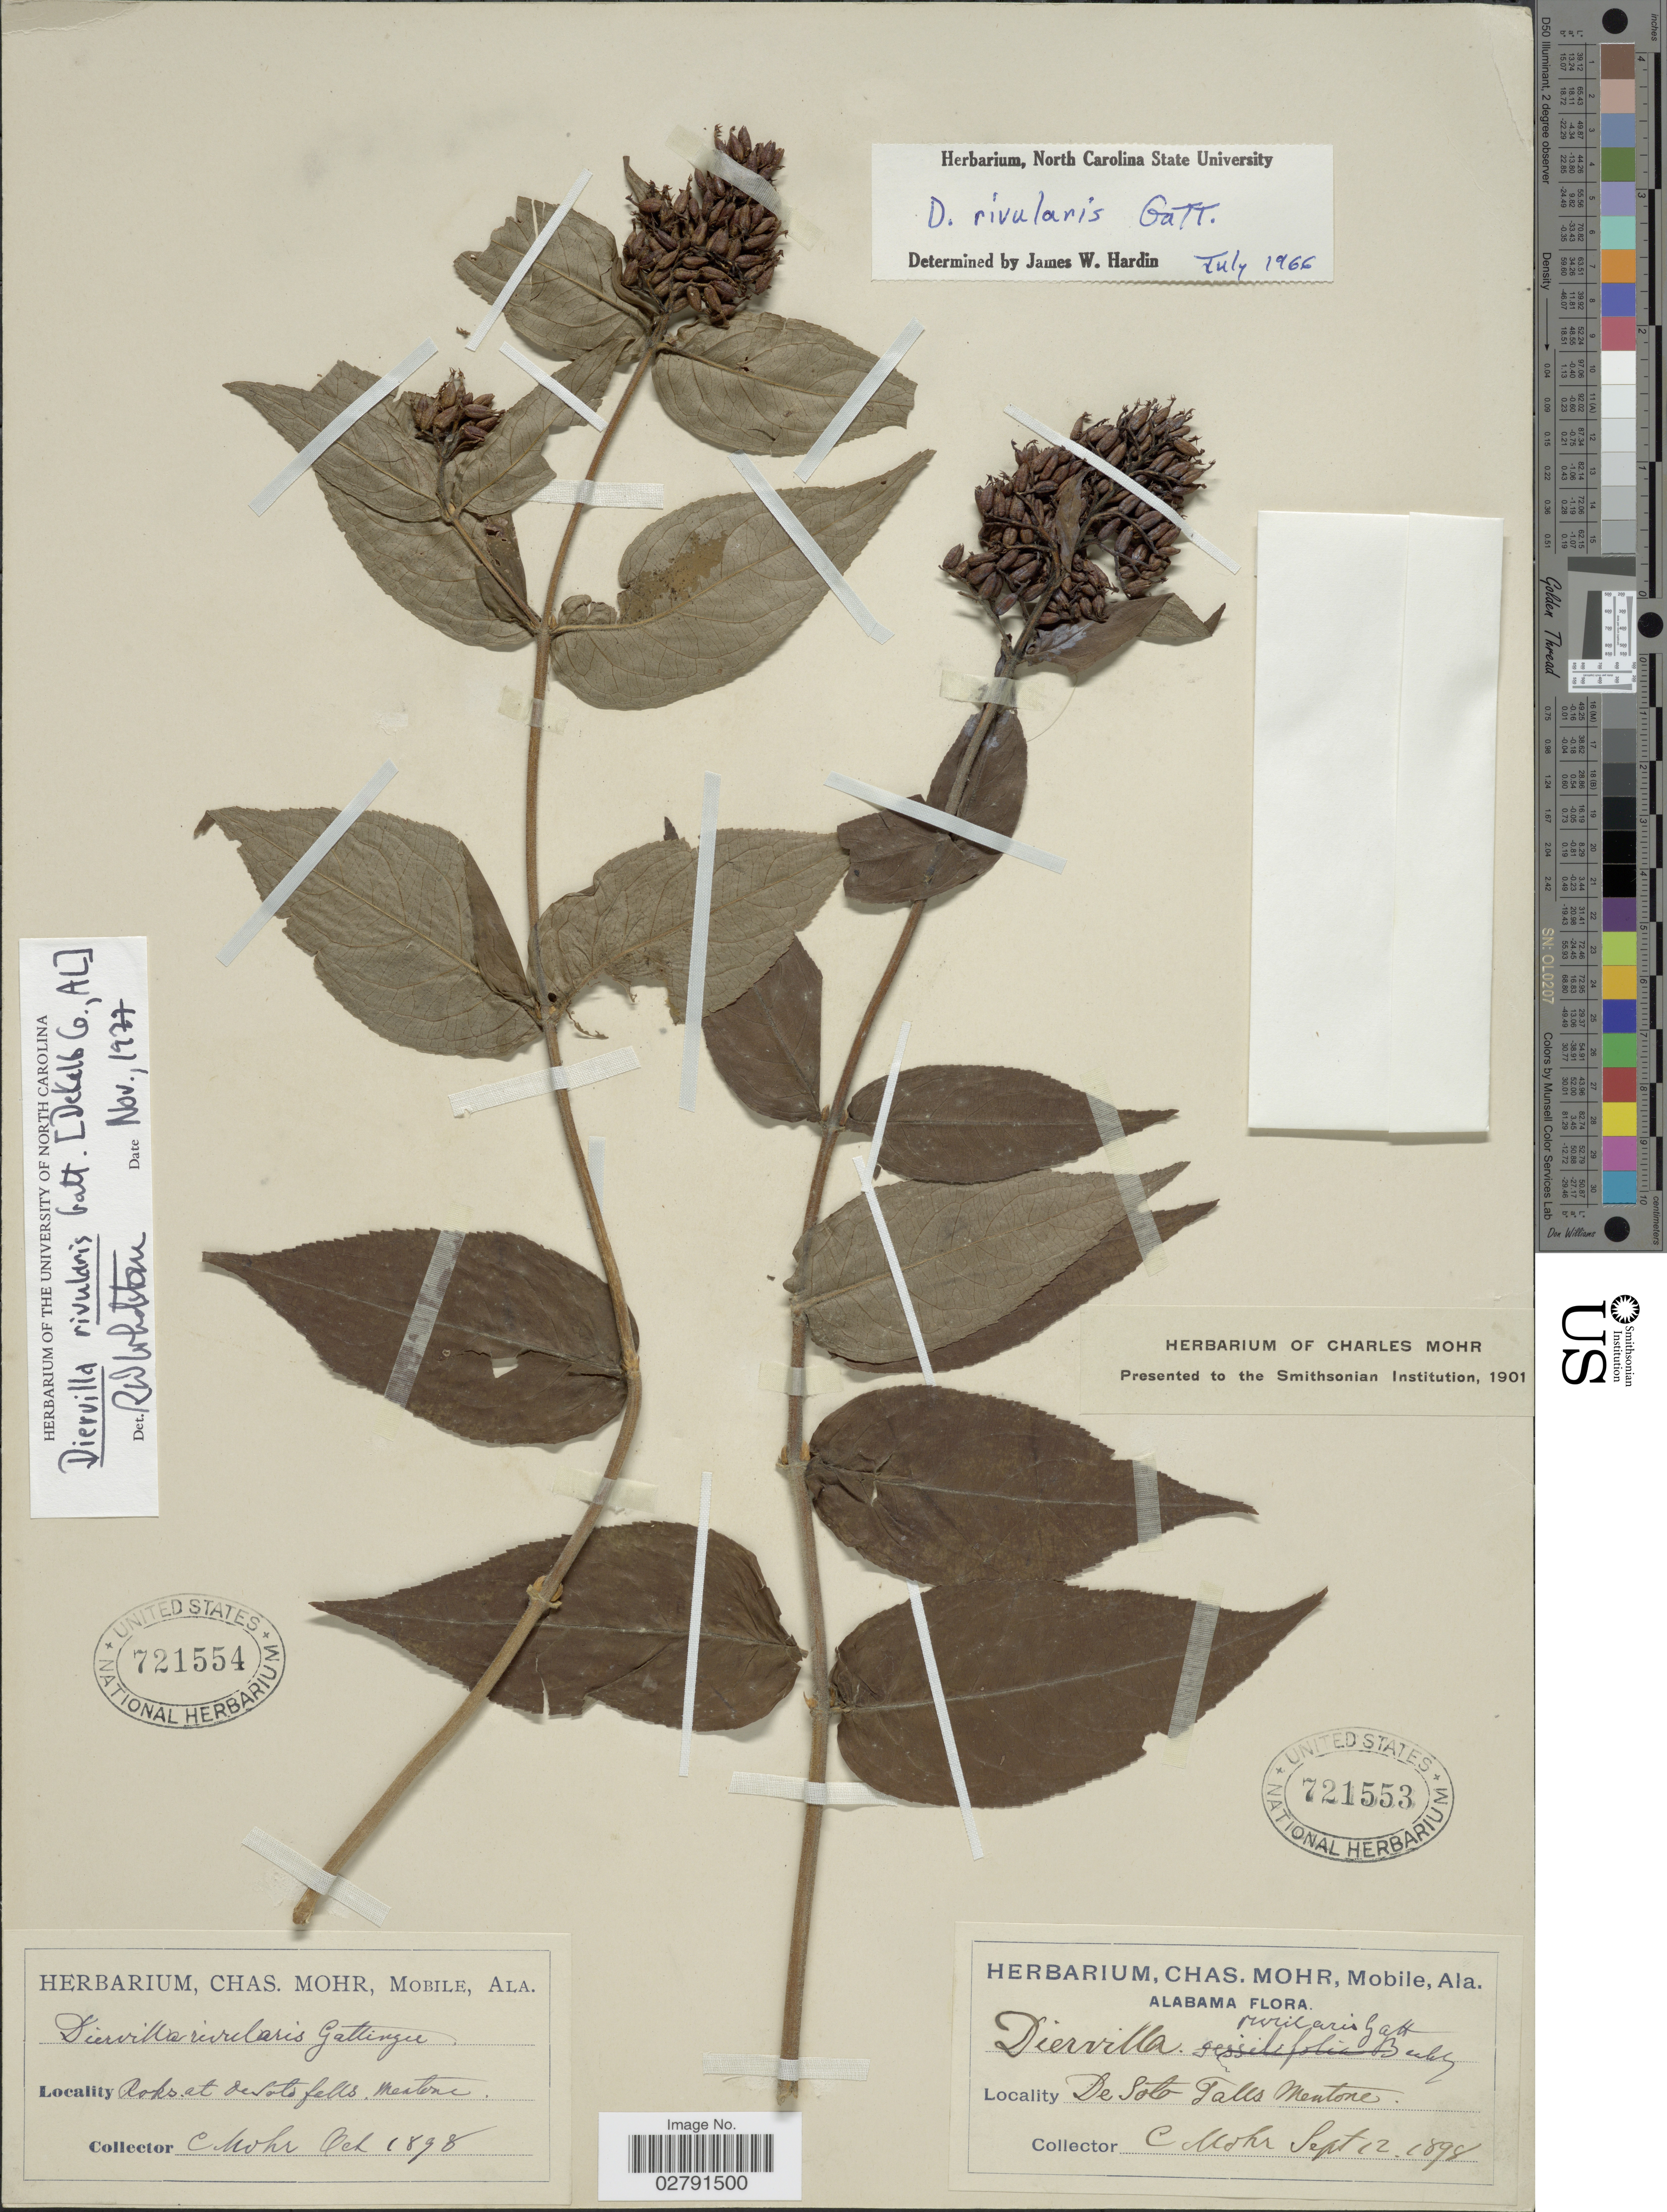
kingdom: Plantae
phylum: Tracheophyta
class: Magnoliopsida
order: Dipsacales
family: Caprifoliaceae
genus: Diervilla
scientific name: Diervilla rivularis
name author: Gatt.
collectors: Mohr, C. T. (herbarium)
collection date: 1898-09-12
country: United States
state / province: Alabama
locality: De Soto Falls Mentone.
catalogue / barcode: US 721553-2